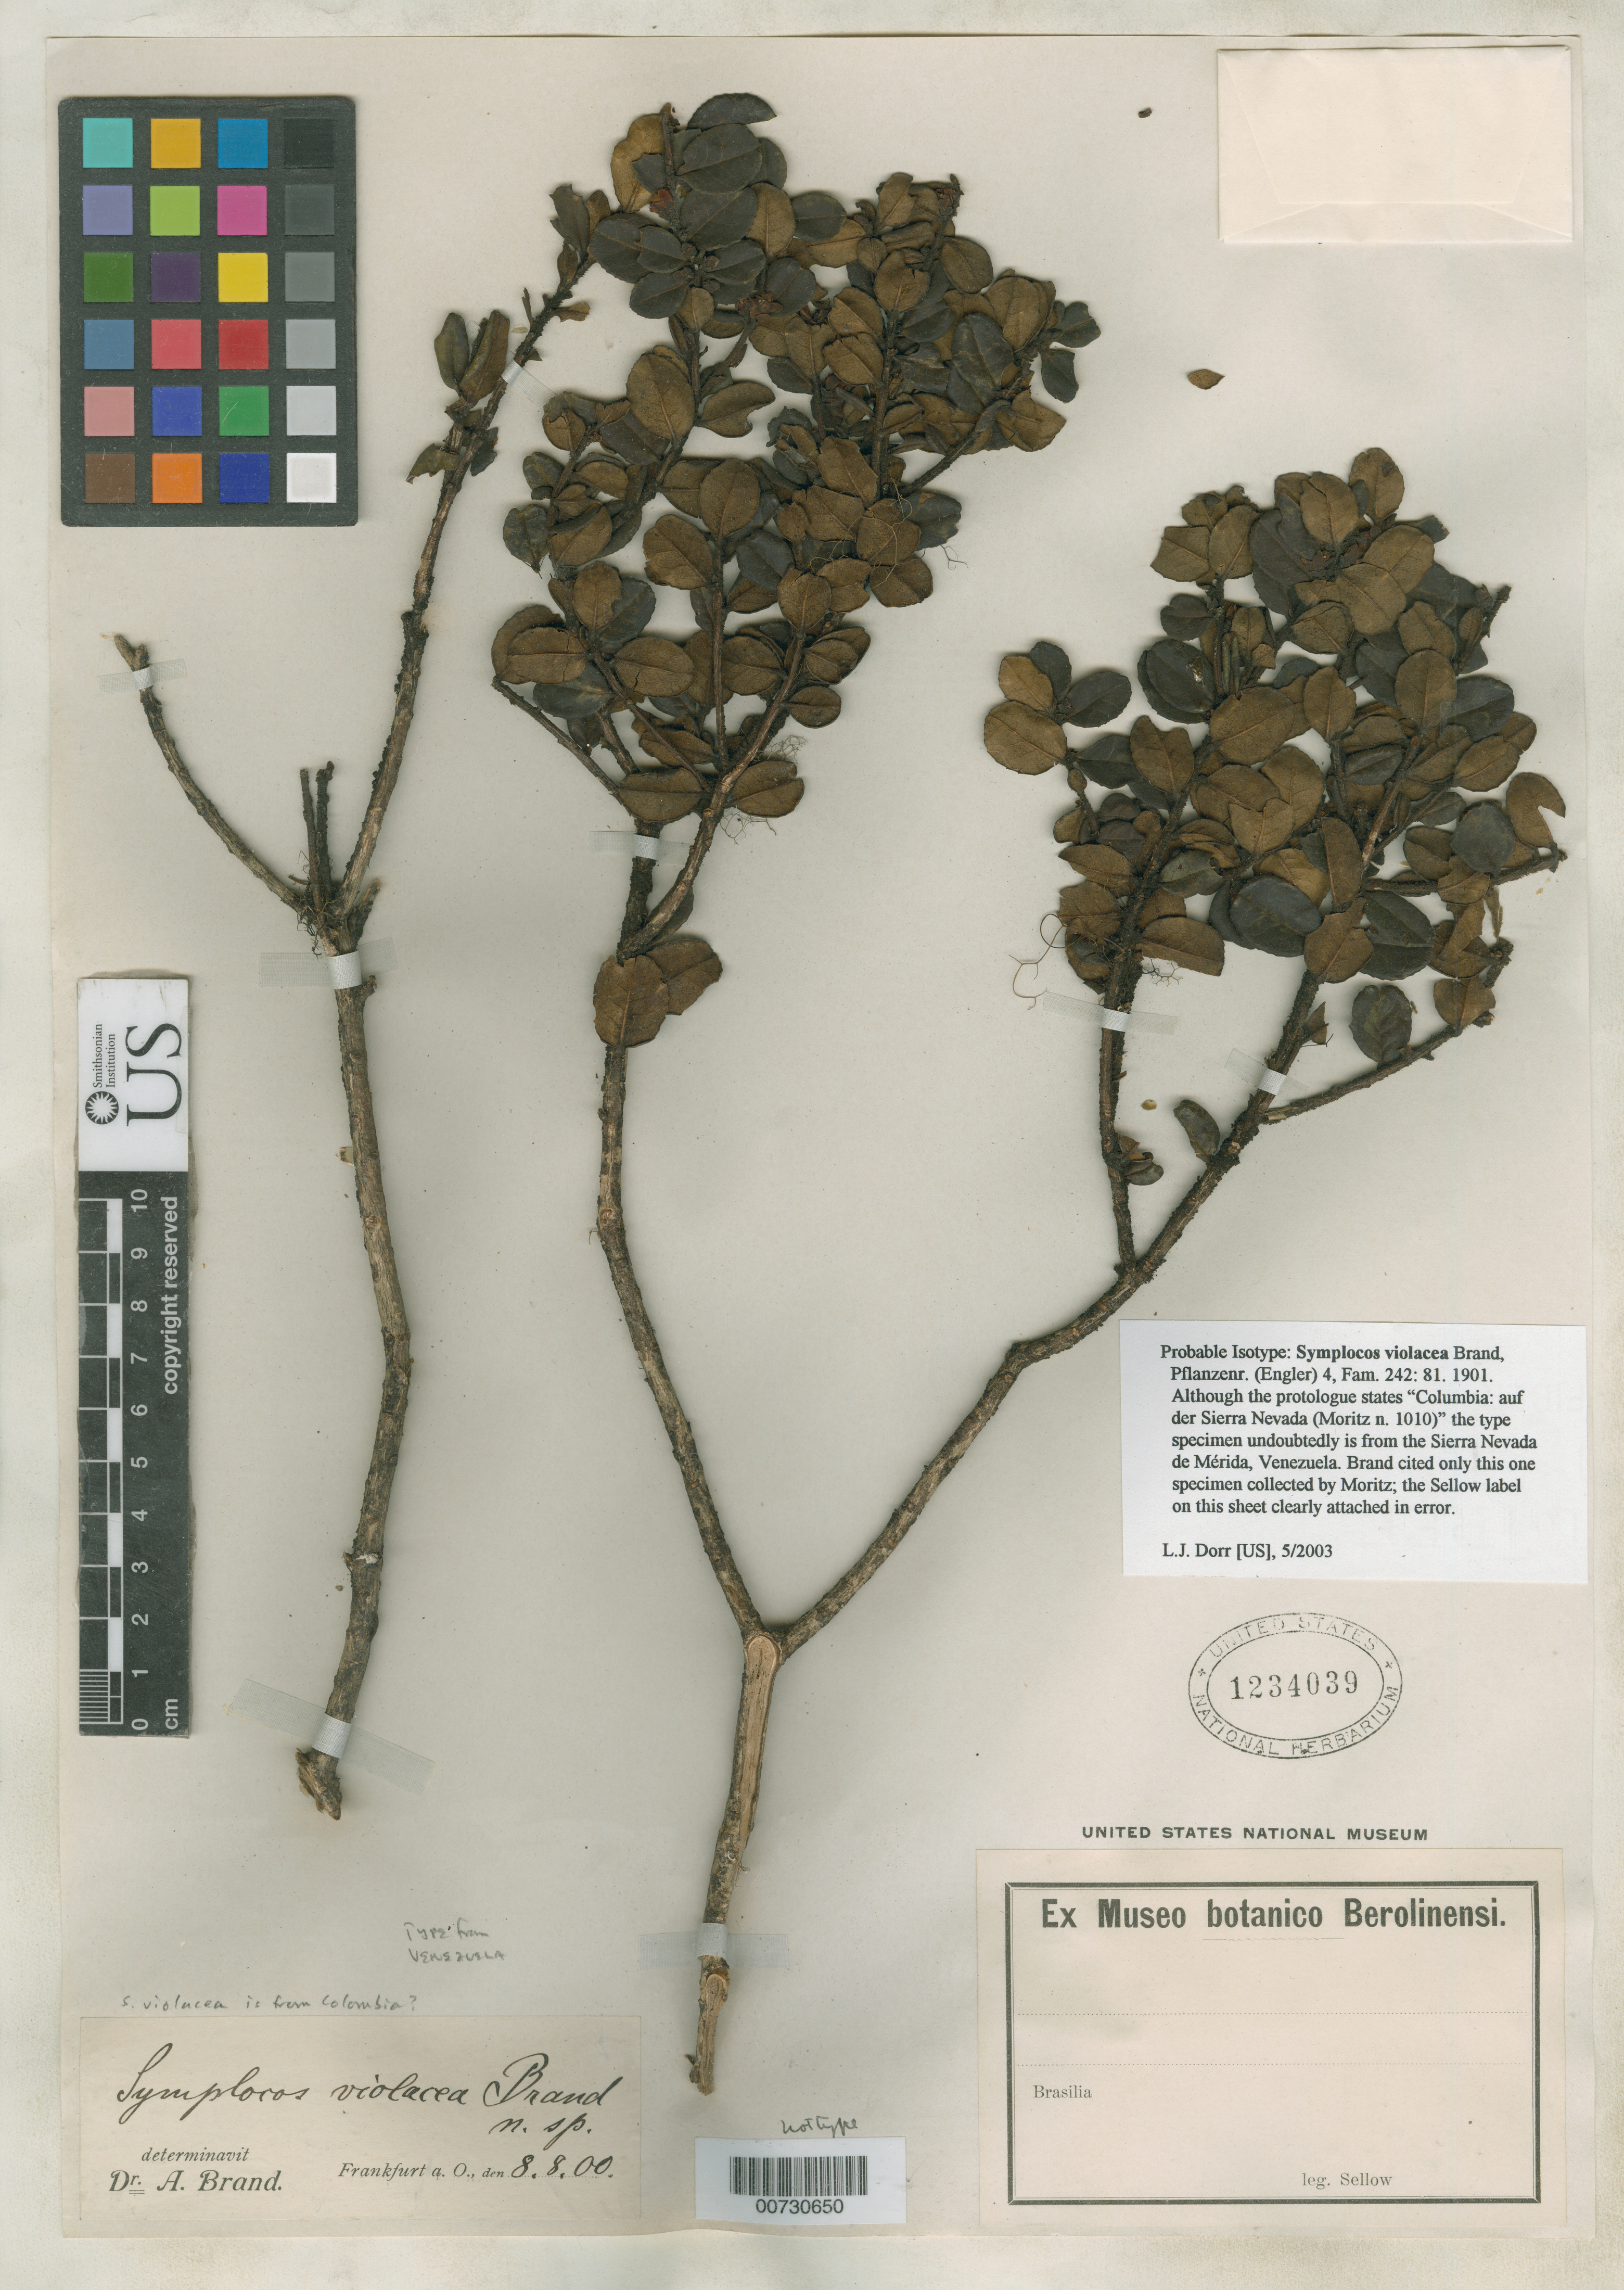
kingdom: Plantae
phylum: Tracheophyta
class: Magnoliopsida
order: Ericales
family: Symplocaceae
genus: Symplocos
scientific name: Symplocos violacea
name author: Brand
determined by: Dorr, L. J., (BOT), Smithsonian Institution - National Museum of Natural History (UNITED STATES)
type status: Possible Isotype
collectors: J. W. Moritz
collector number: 1010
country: Venezuela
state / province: Mérida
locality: Sierra Nevada de Mérida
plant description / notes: Probable isotype.... Although the protologue states "Colombia: auf der Sierra Nevada (Moritz n. 1010)" the type specimen undoubtedly is from the Sierra Nevada de Mérida, Venezuela. Brand cites only this one specimen collected by Moritz; the Sellow label on this sheet clearly attached in error.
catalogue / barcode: US 1234039